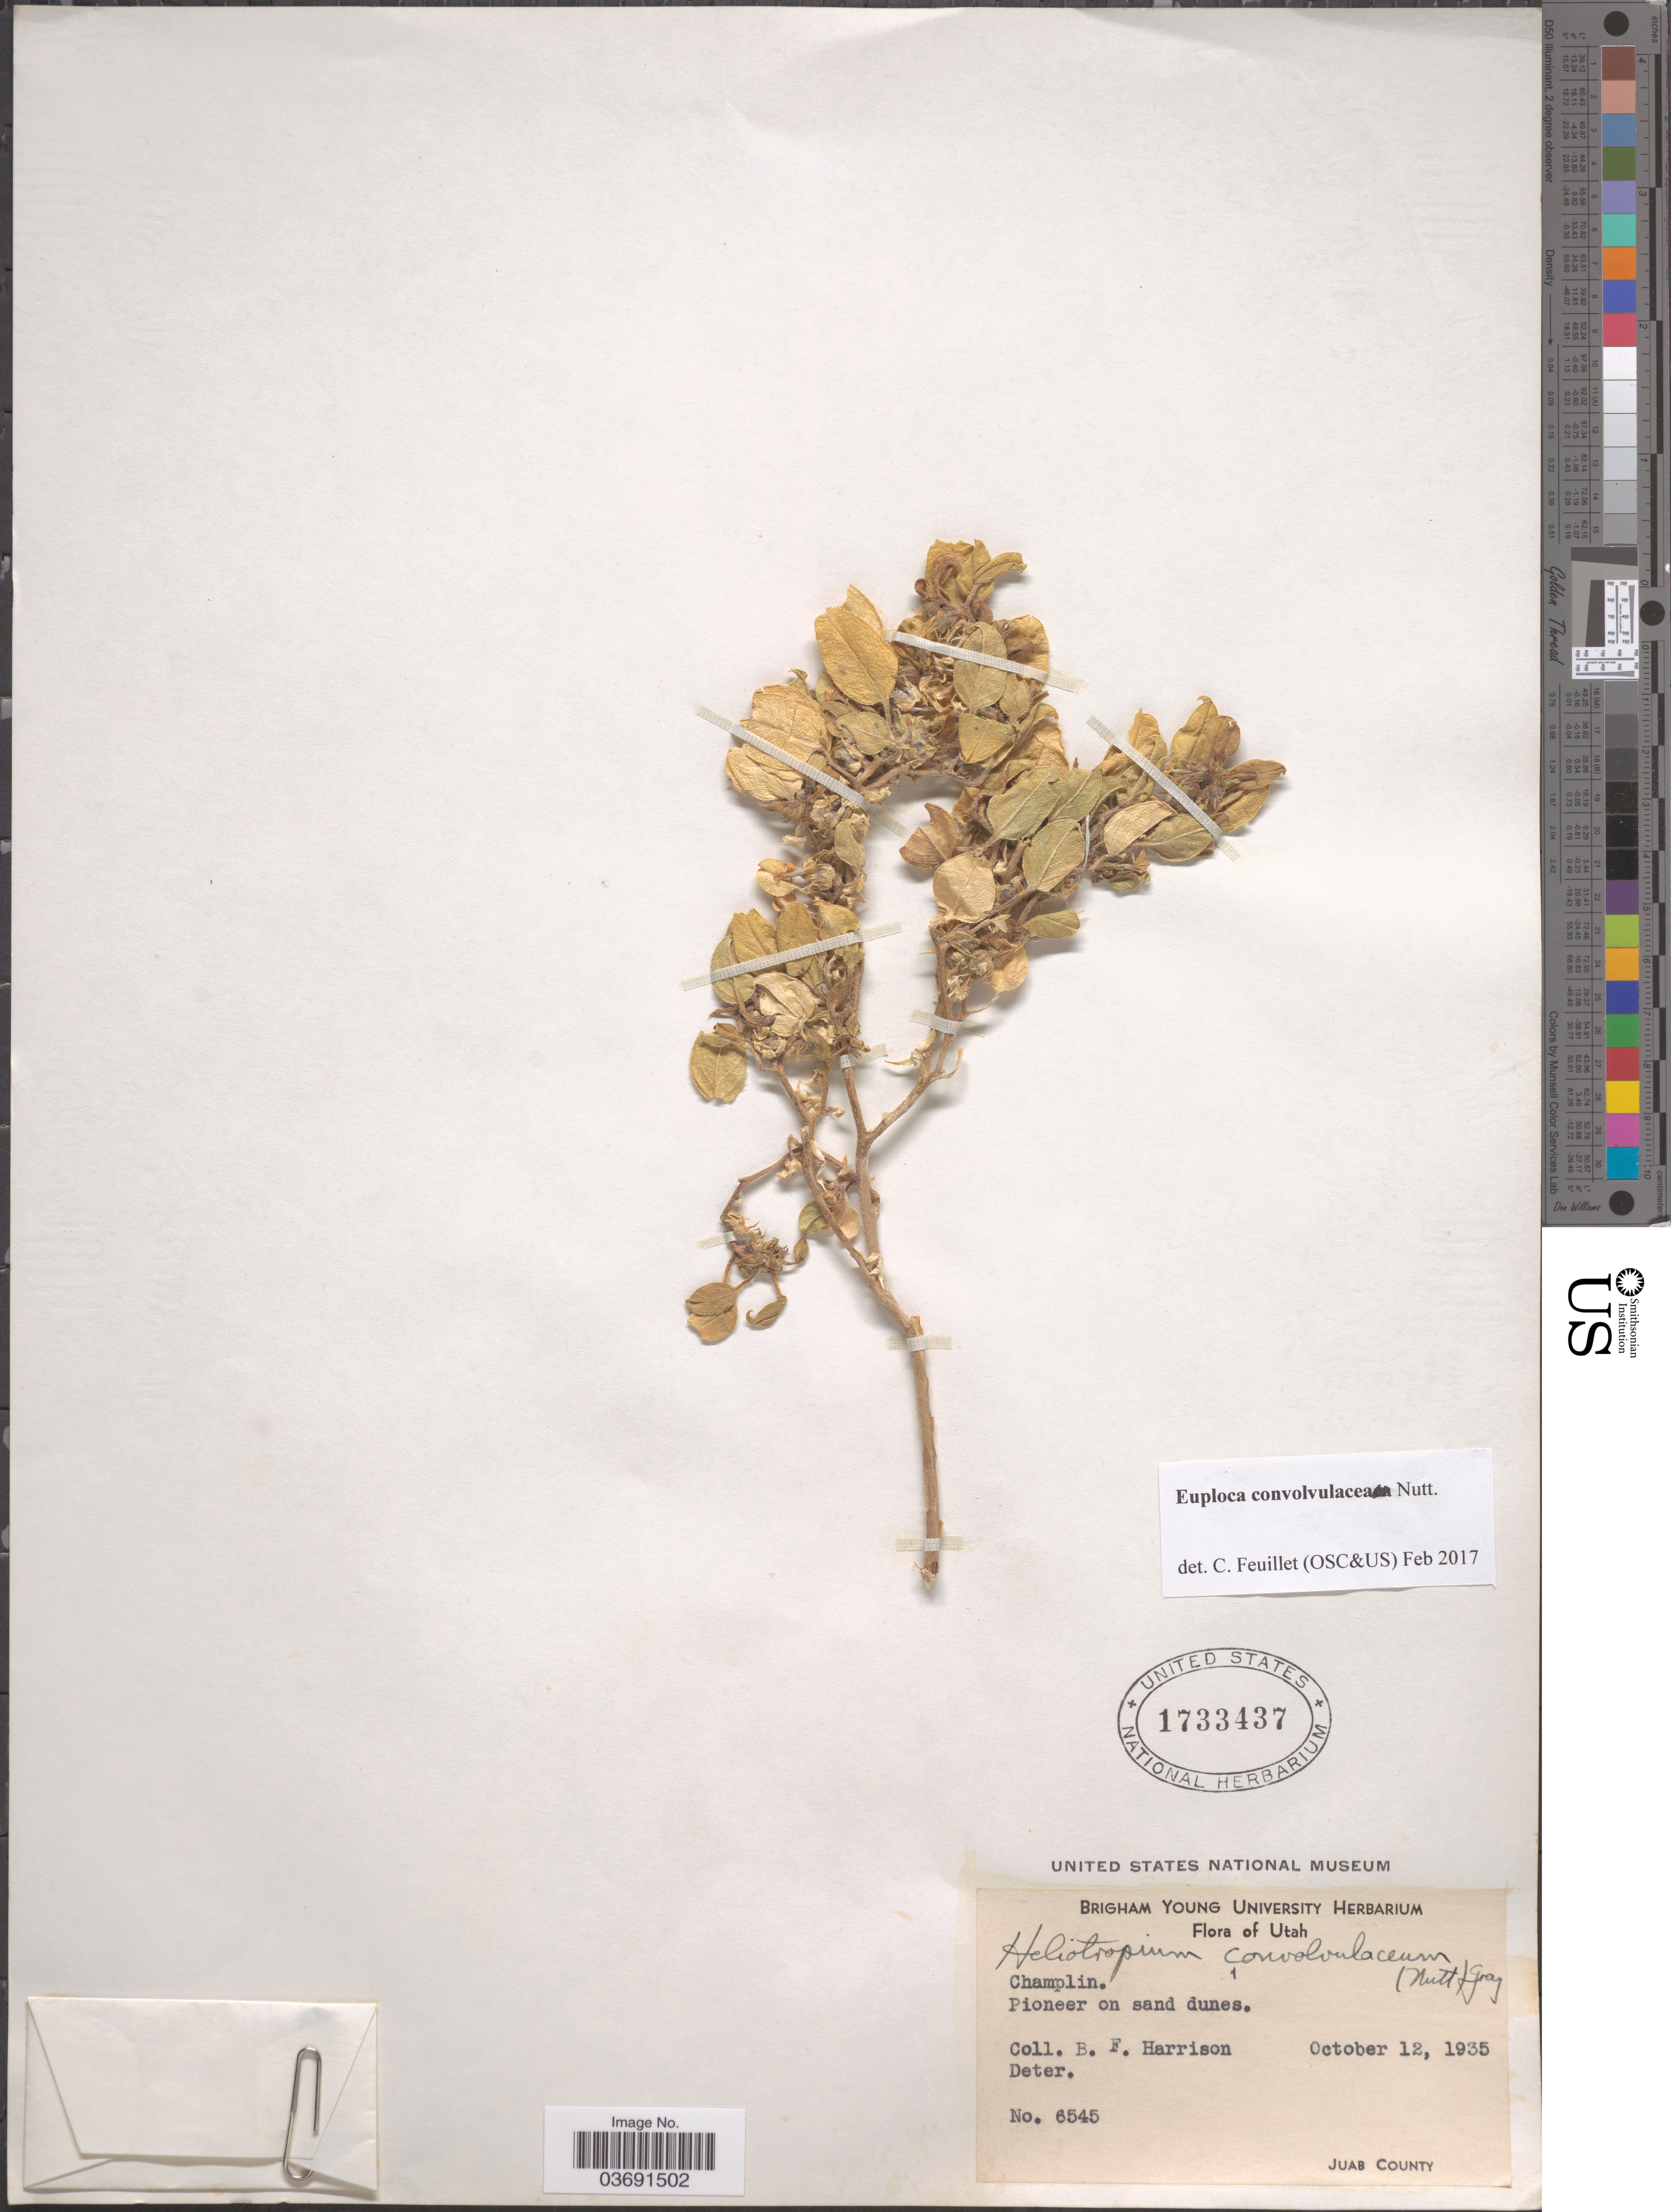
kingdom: Plantae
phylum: Tracheophyta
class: Magnoliopsida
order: Boraginales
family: Heliotropiaceae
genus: Euploca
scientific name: Euploca convolvulacea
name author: Nutt.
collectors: B. F. Harrison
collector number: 6545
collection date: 1935-10-12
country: United States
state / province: Utah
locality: Champlin. Juab County.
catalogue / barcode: US 1733437